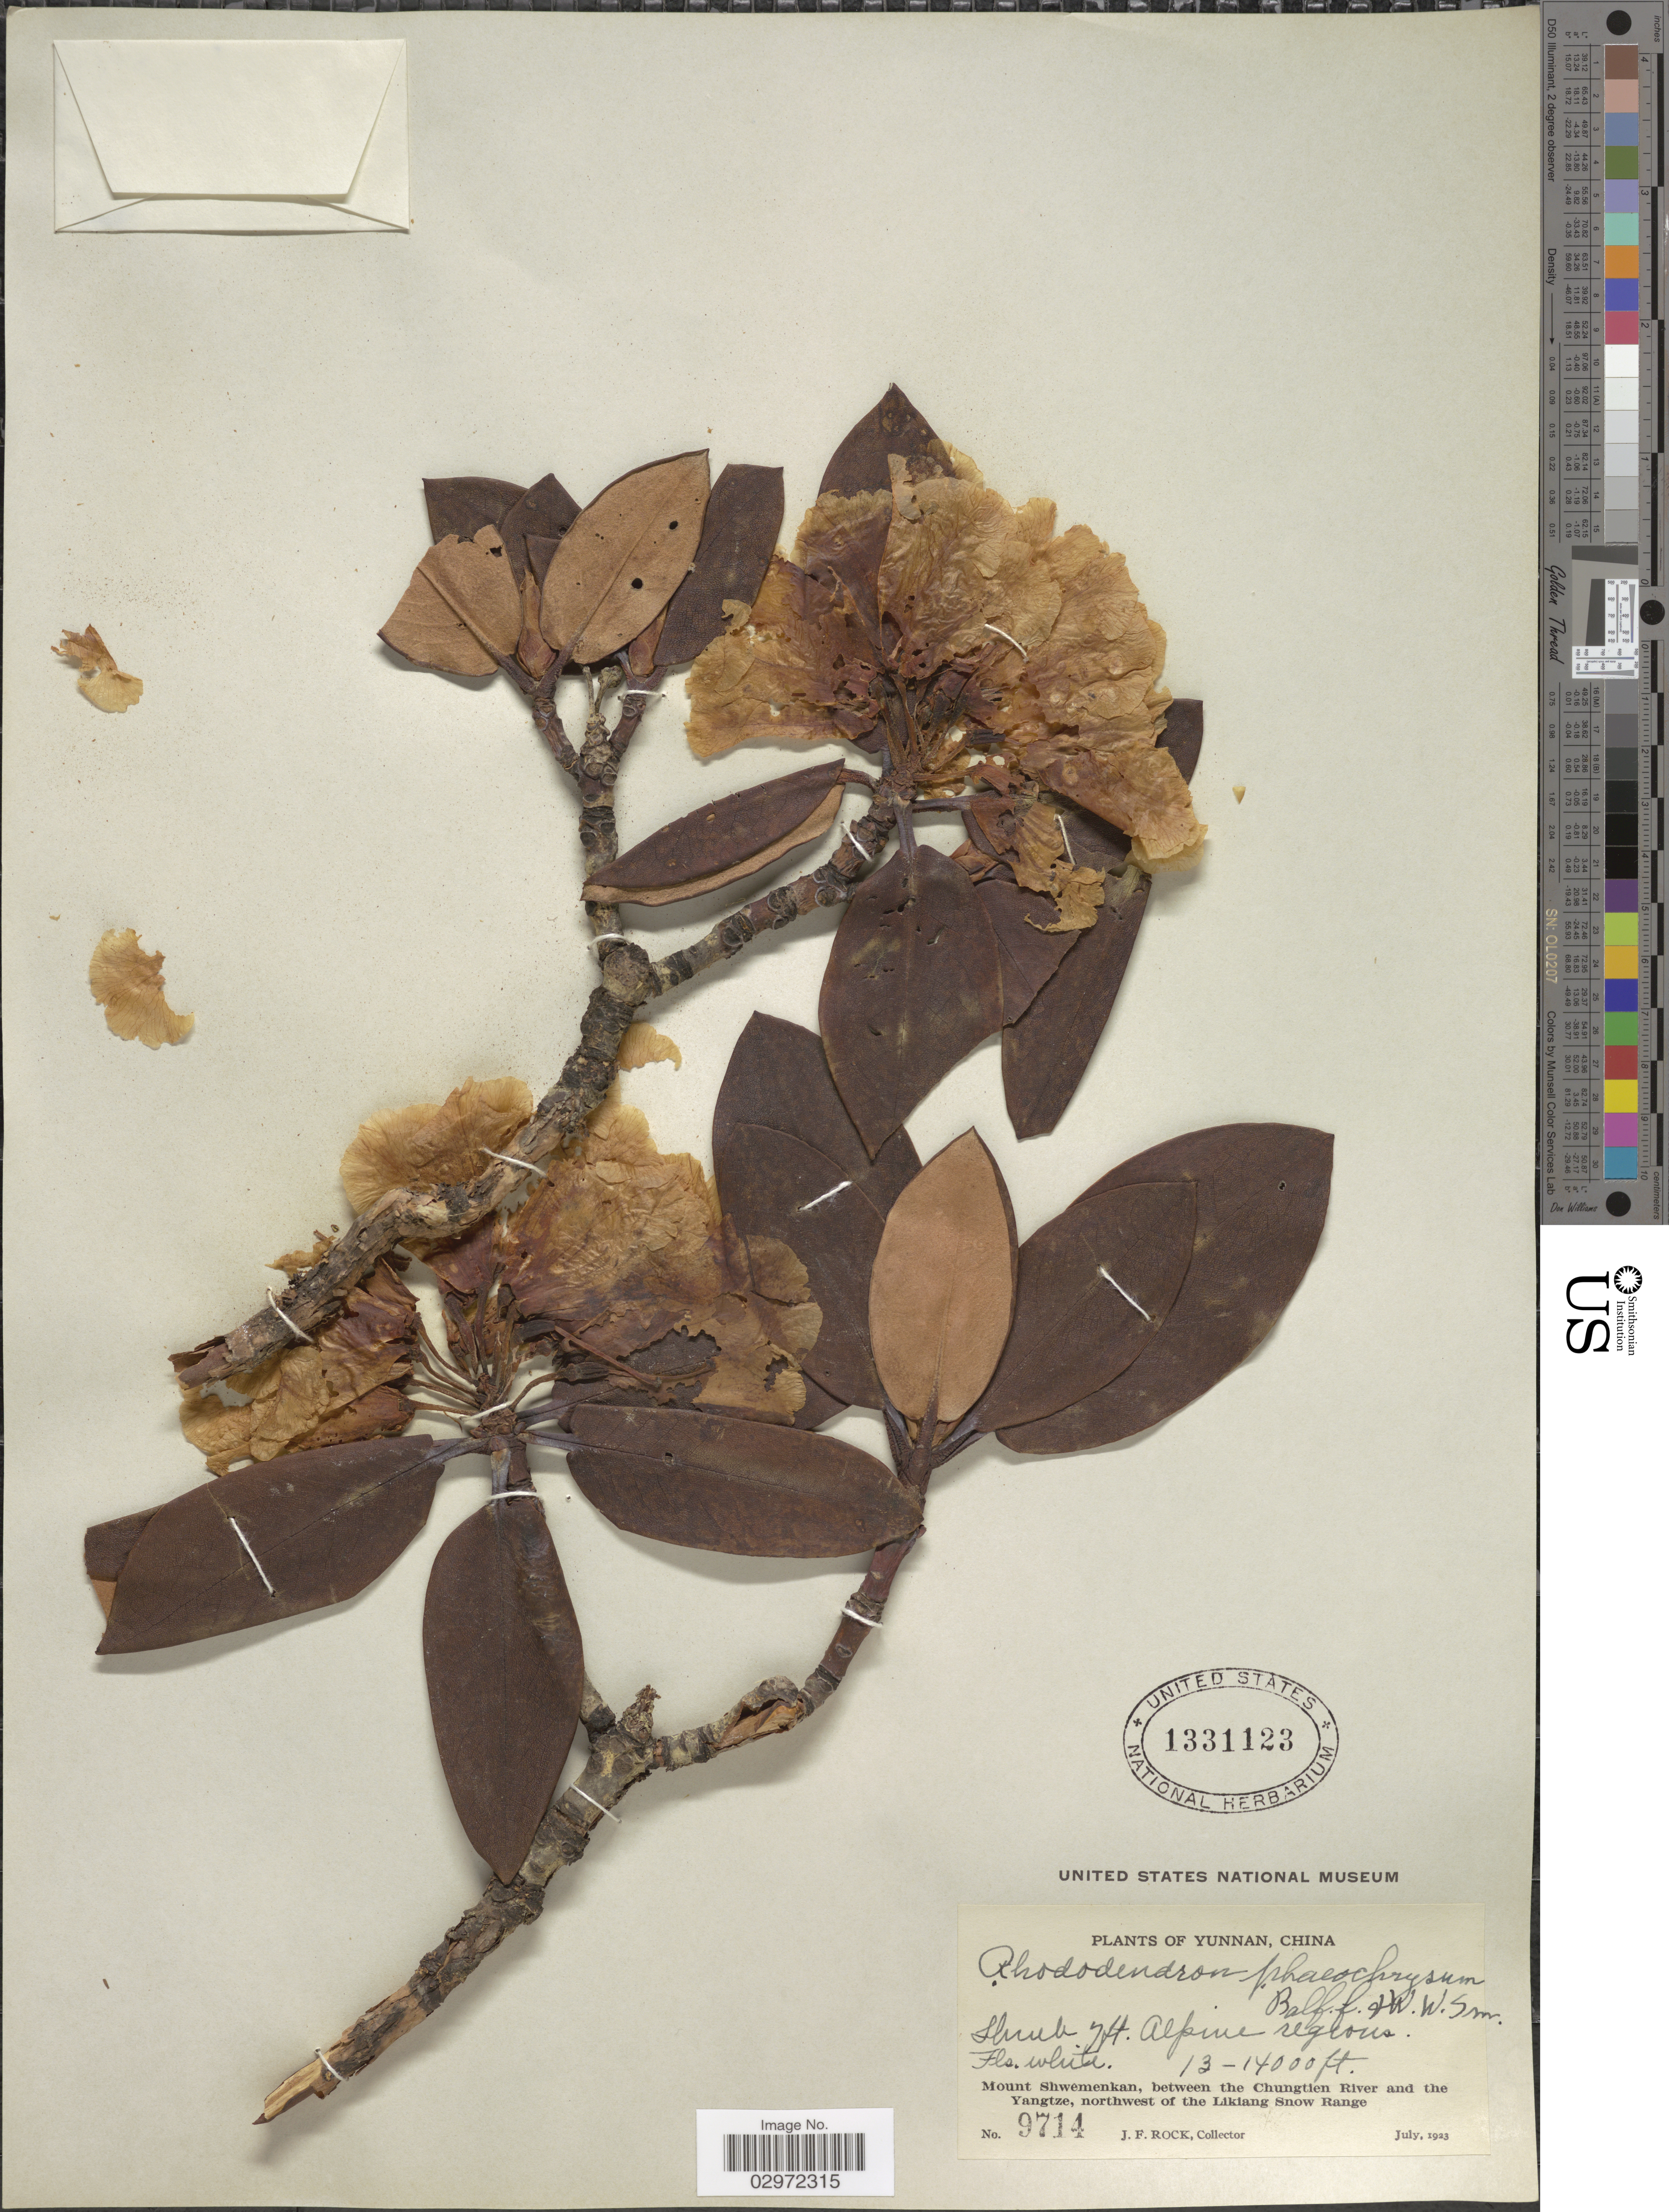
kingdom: Plantae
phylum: Tracheophyta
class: Magnoliopsida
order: Ericales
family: Ericaceae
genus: Rhododendron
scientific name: Rhododendron phaeochrysum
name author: Balf. f. & W.W. Sm.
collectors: J. Rock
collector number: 9714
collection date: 1923-07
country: China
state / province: Yunnan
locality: Mount Shwemenkan, between the Chungtien River and the Yangtze, northwest of the Likiang Snow Range.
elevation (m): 3962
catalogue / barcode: US 1331123